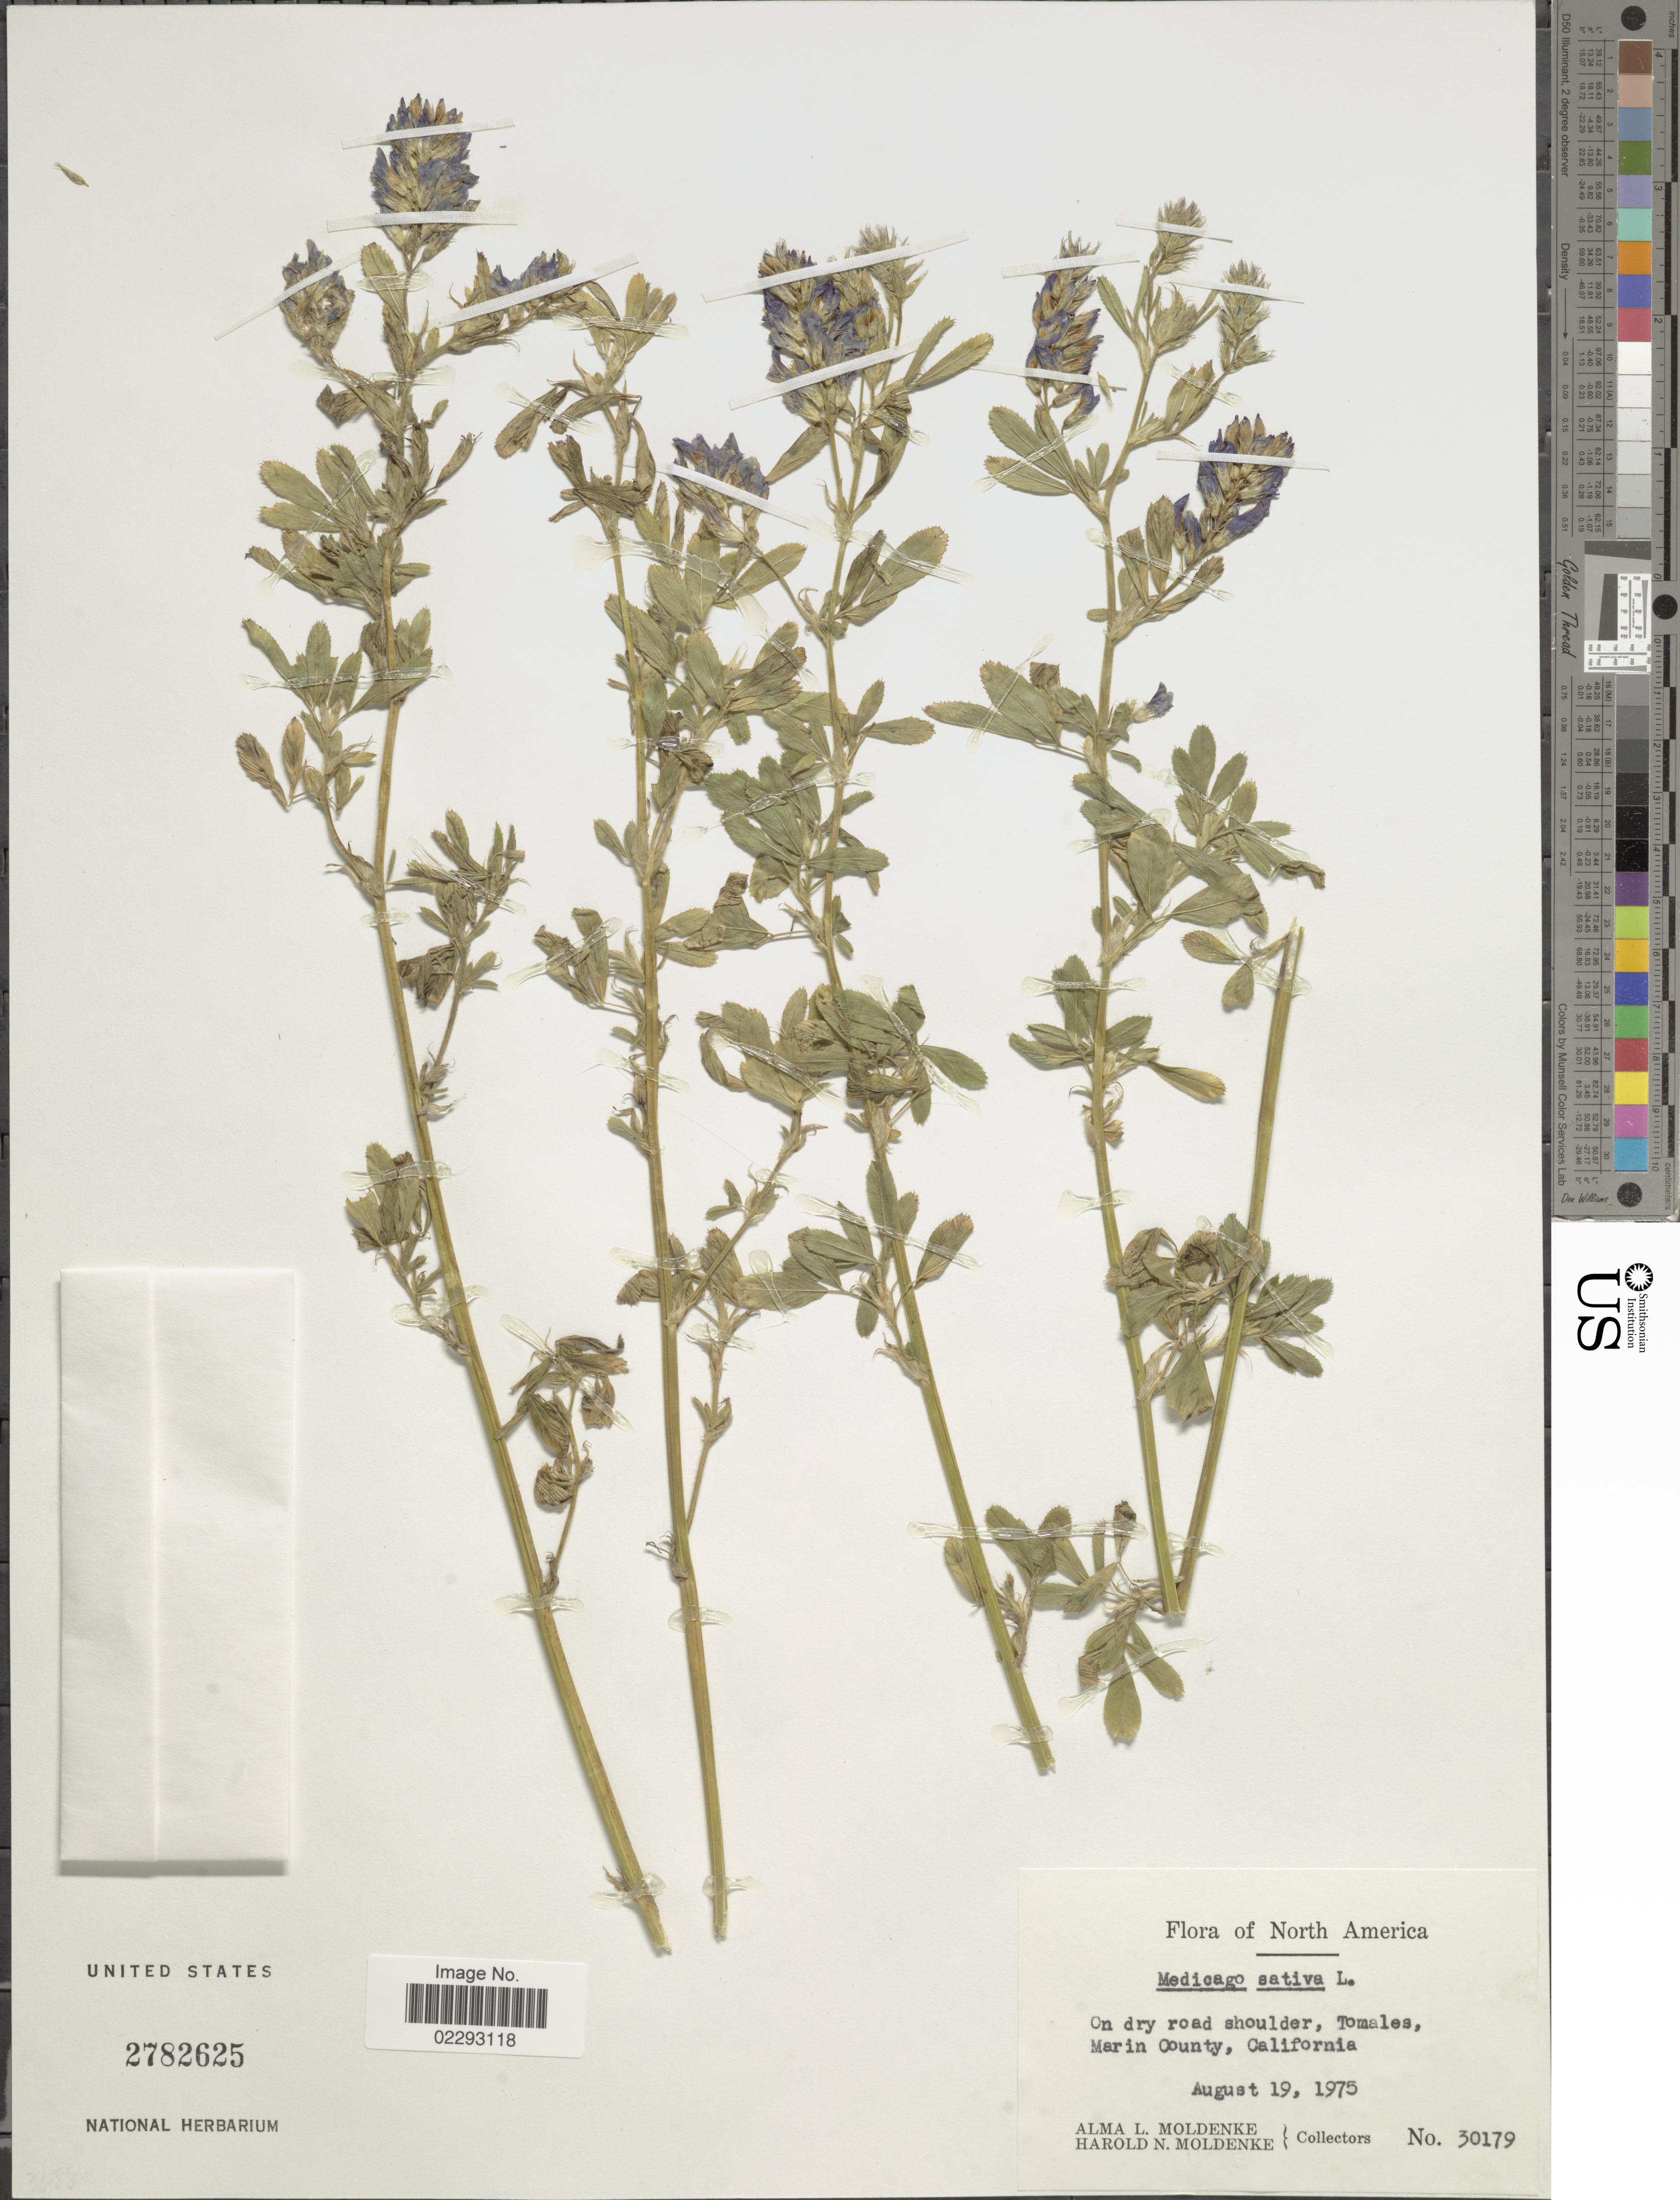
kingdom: Plantae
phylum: Tracheophyta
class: Magnoliopsida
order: Fabales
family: Fabaceae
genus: Medicago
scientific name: Medicago sativa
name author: L.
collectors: A. L. Moldenke & H. N. Moldenke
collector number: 30179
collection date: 1975-08-19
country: United States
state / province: California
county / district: Marin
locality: North America, On dry road shoulder, Tomales Marin County. California.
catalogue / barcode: US 2782625